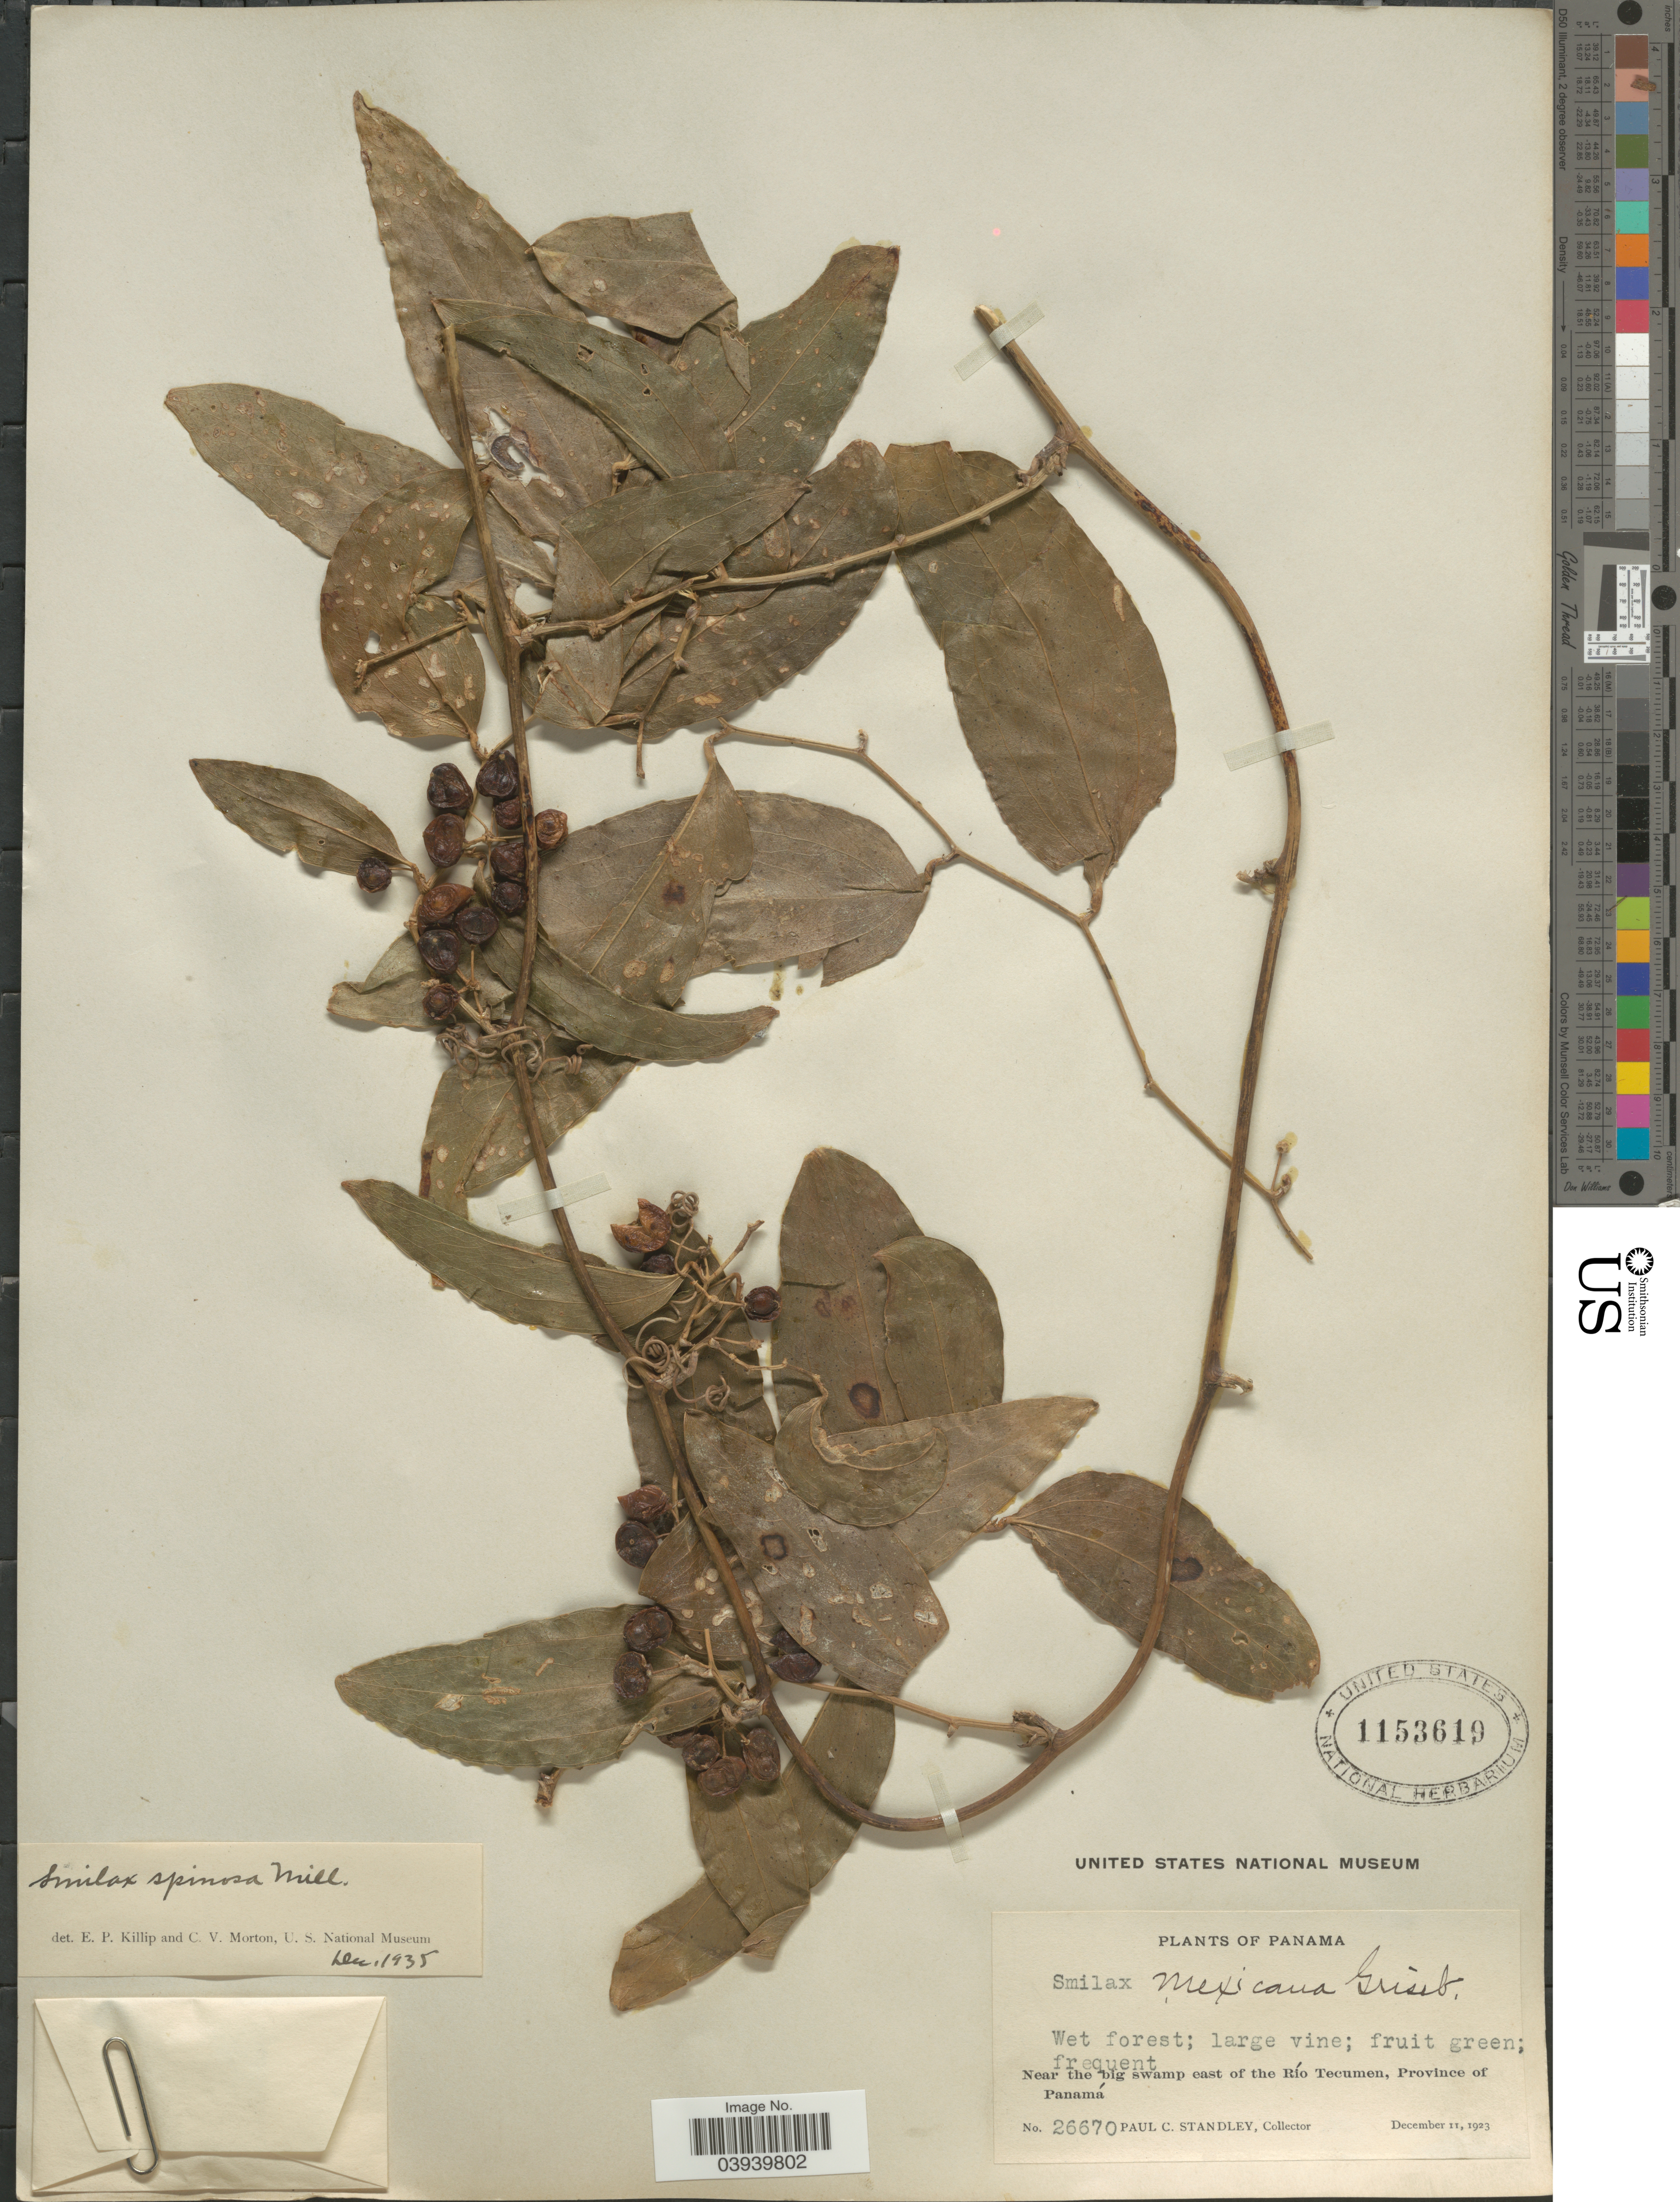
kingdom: Plantae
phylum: Tracheophyta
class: Liliopsida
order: Liliales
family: Smilacaceae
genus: Smilax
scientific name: Smilax spinosa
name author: Mill.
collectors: P. C. Standley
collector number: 26670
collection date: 1923-12-11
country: Panama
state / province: Panamá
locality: Near the big swamp east of the Río Tecumen.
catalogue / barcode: US 1153619